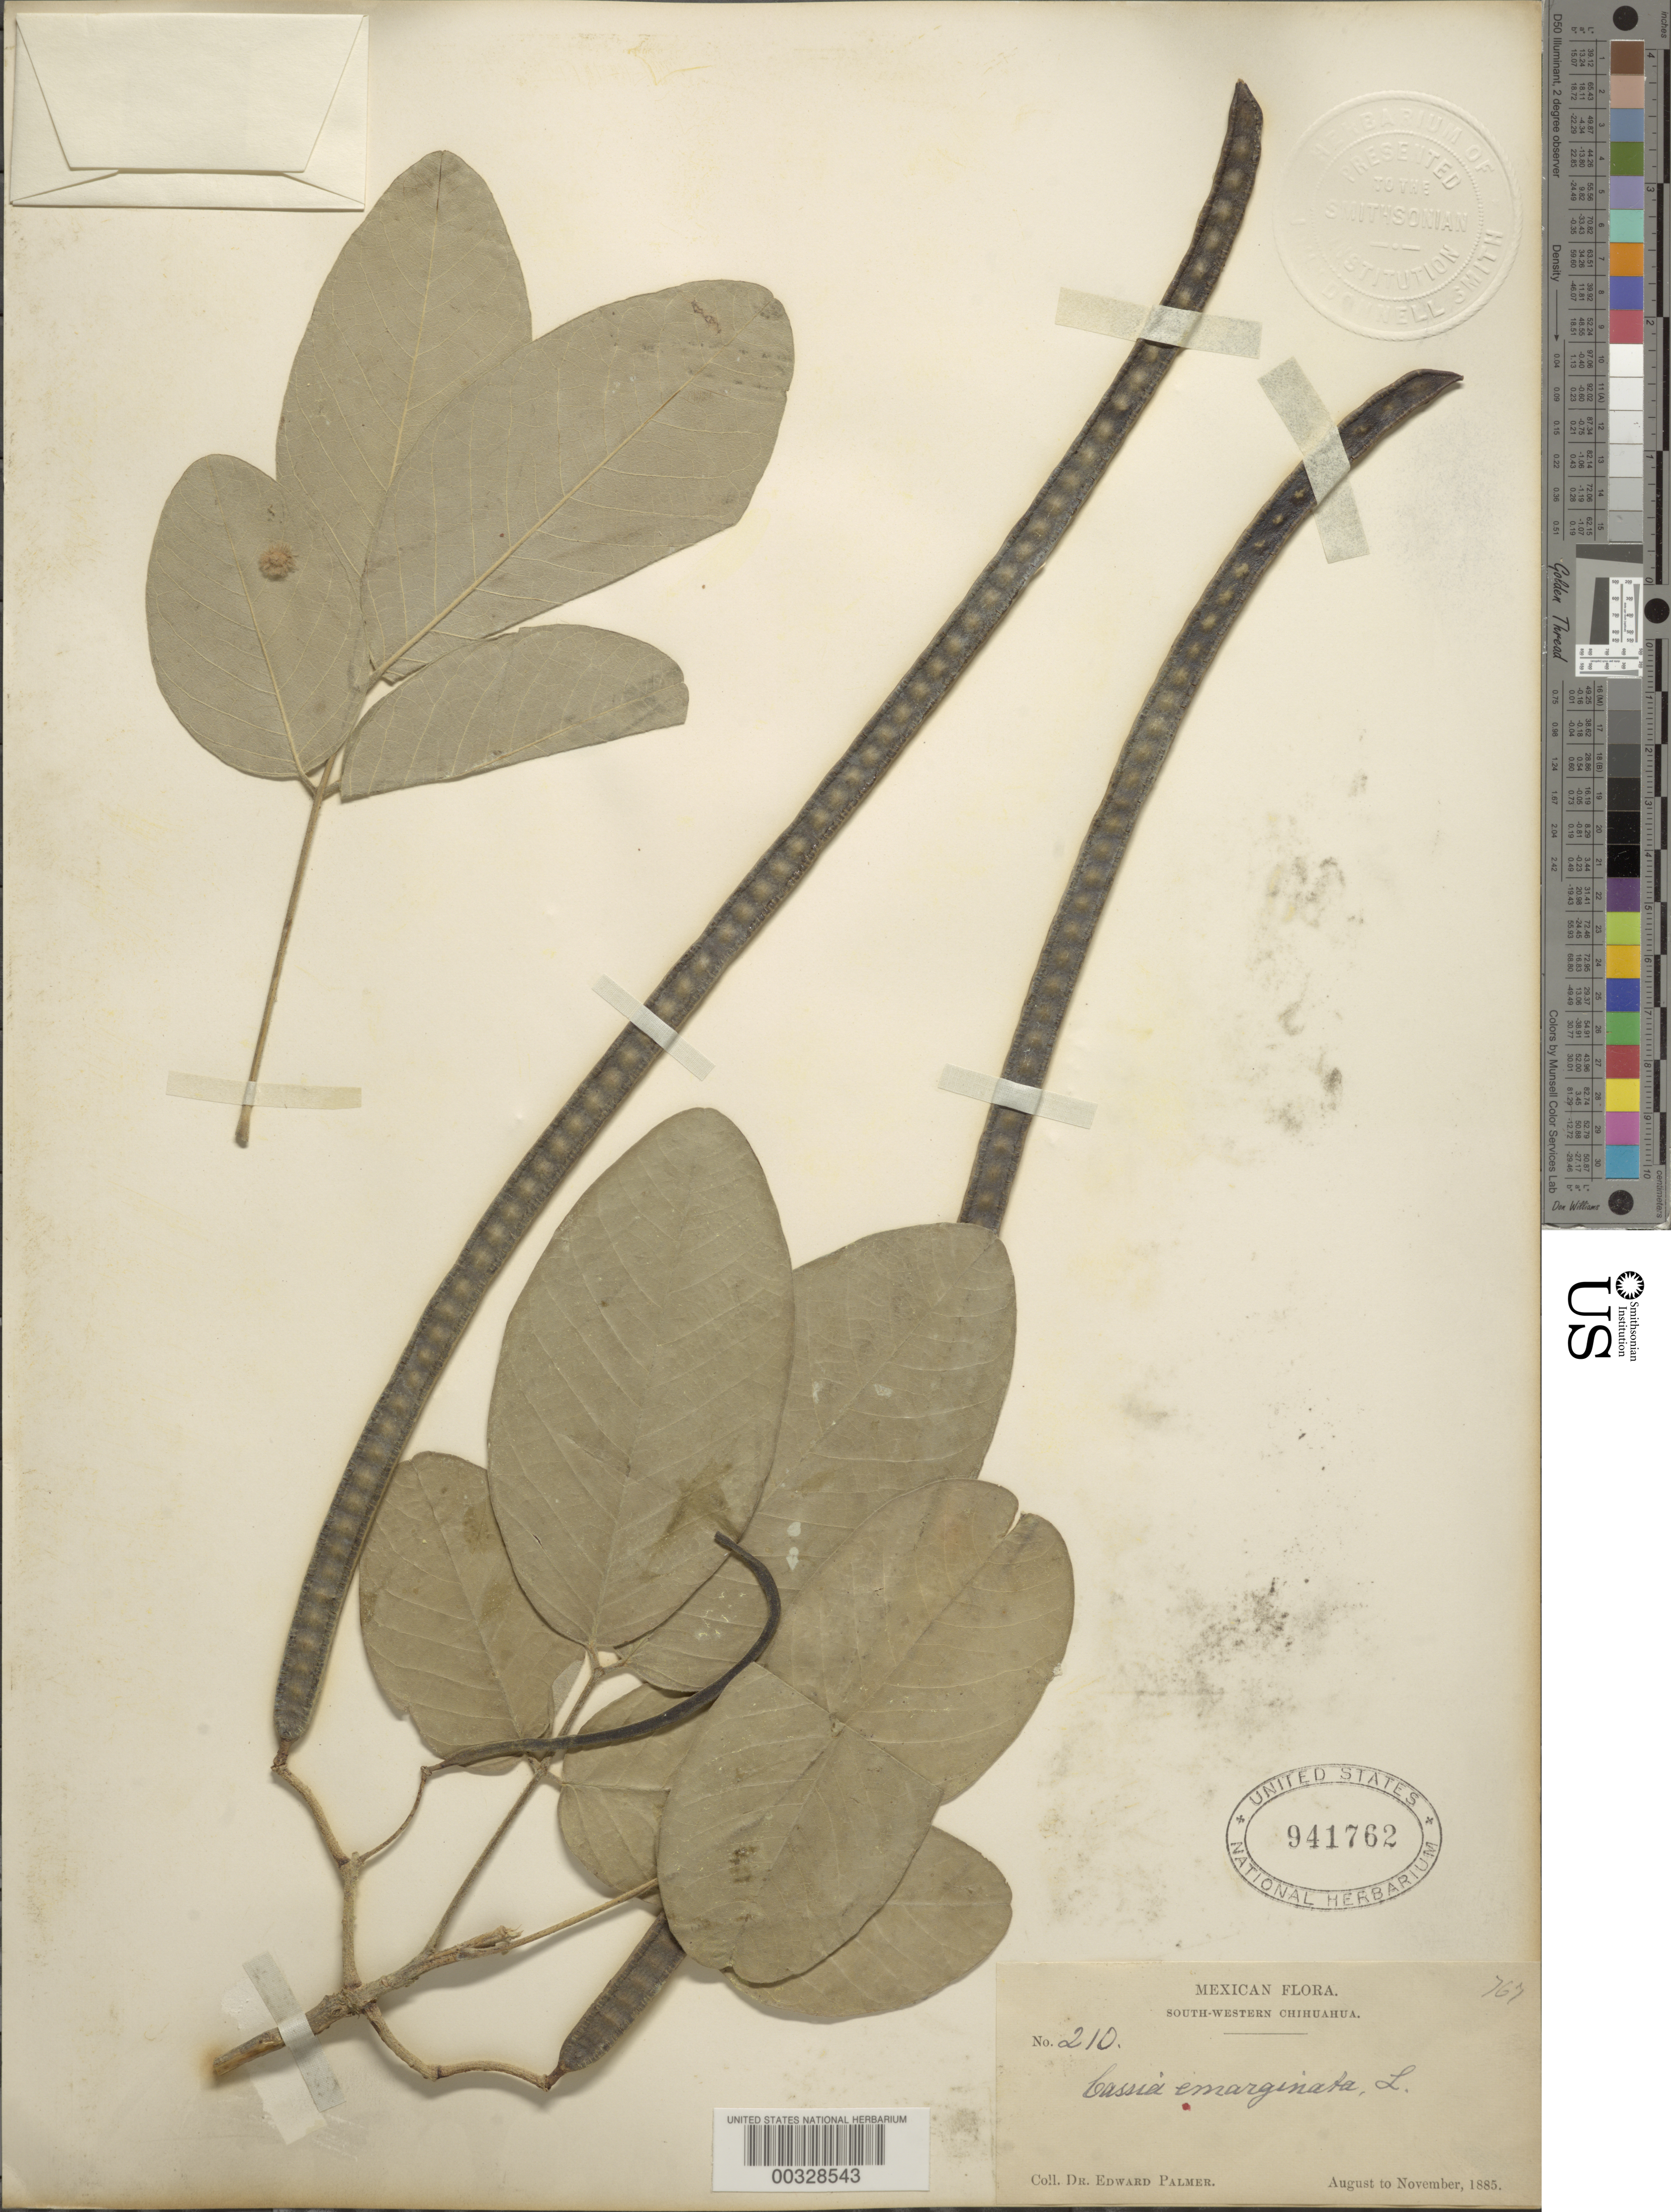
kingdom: Plantae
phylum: Tracheophyta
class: Magnoliopsida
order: Fabales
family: Fabaceae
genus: Senna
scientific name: Senna emarginata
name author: L.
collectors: E. Palmer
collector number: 210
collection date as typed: Aug 1885 to -- Nov 1885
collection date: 1885-08/1885-11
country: Mexico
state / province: Chihuahua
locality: SW Chihuahua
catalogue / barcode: US 941762